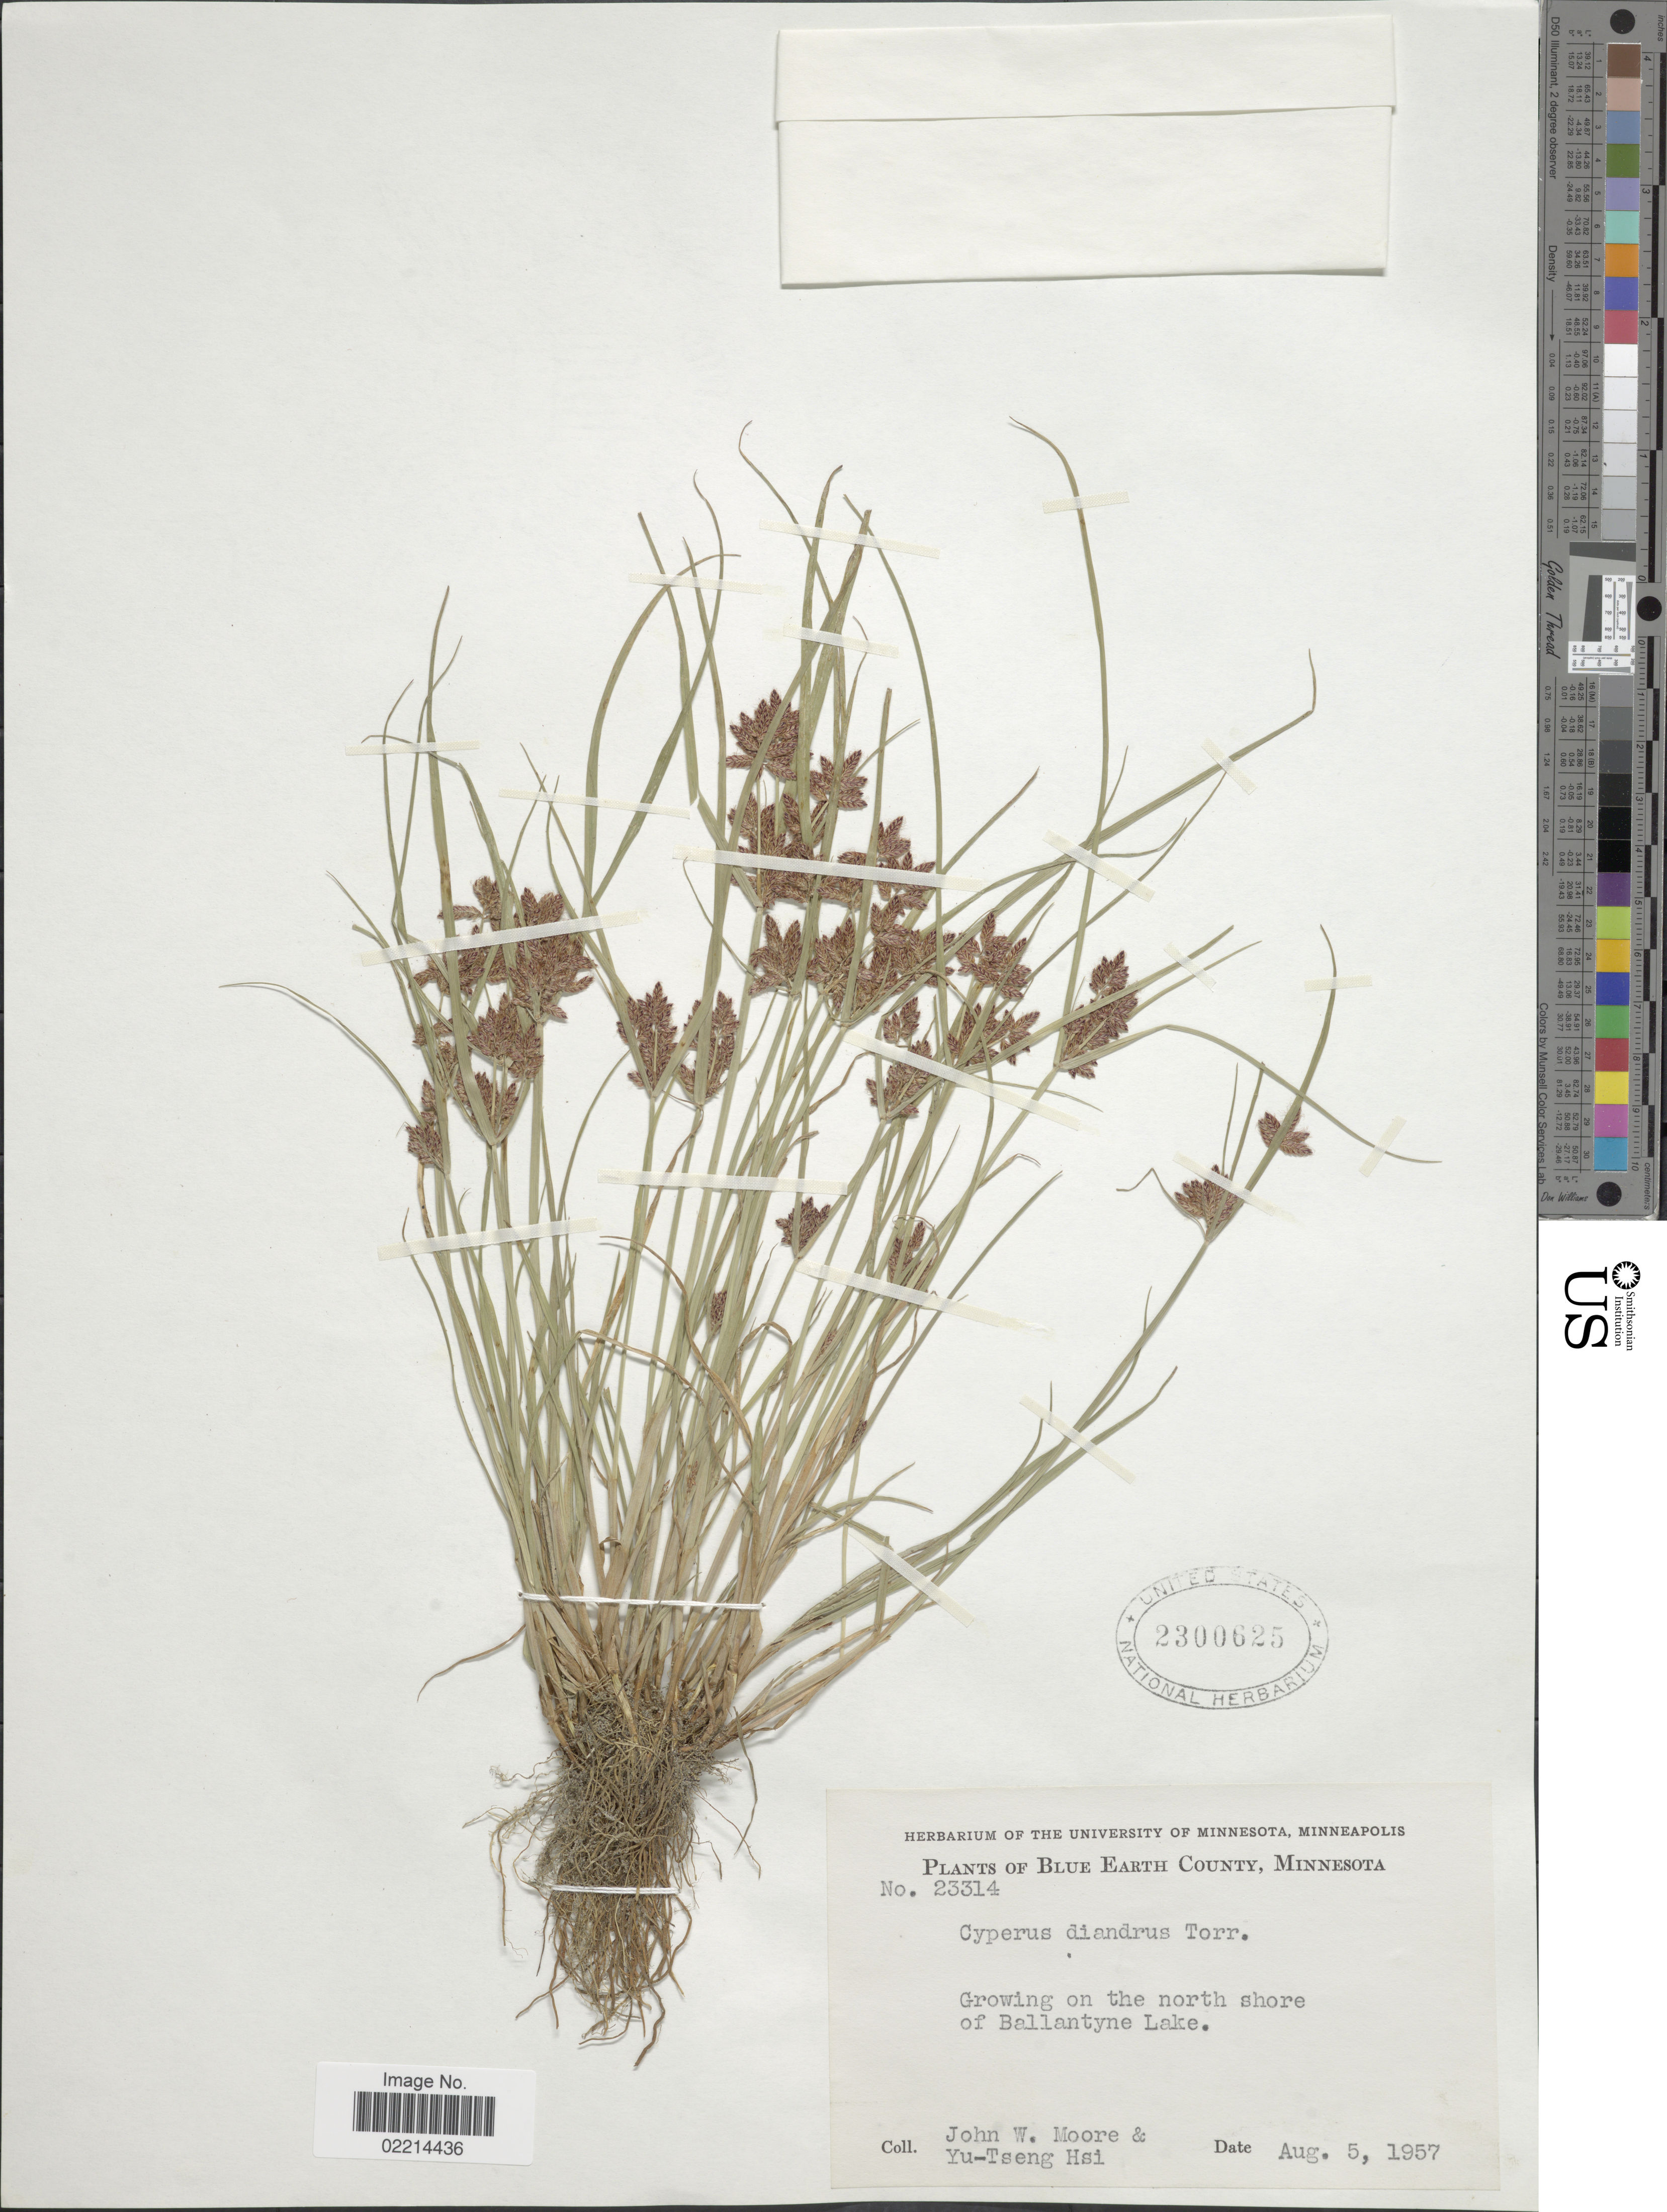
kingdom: Plantae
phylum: Tracheophyta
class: Liliopsida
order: Poales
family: Cyperaceae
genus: Cyperus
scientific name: Cyperus diandrus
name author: Torr.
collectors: J. Moore & Y. Hsi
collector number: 23314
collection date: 1957-08-05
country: United States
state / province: Minnesota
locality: Blue Earth County, growing on the north shore of Ballantyne Lake.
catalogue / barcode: US 2300625